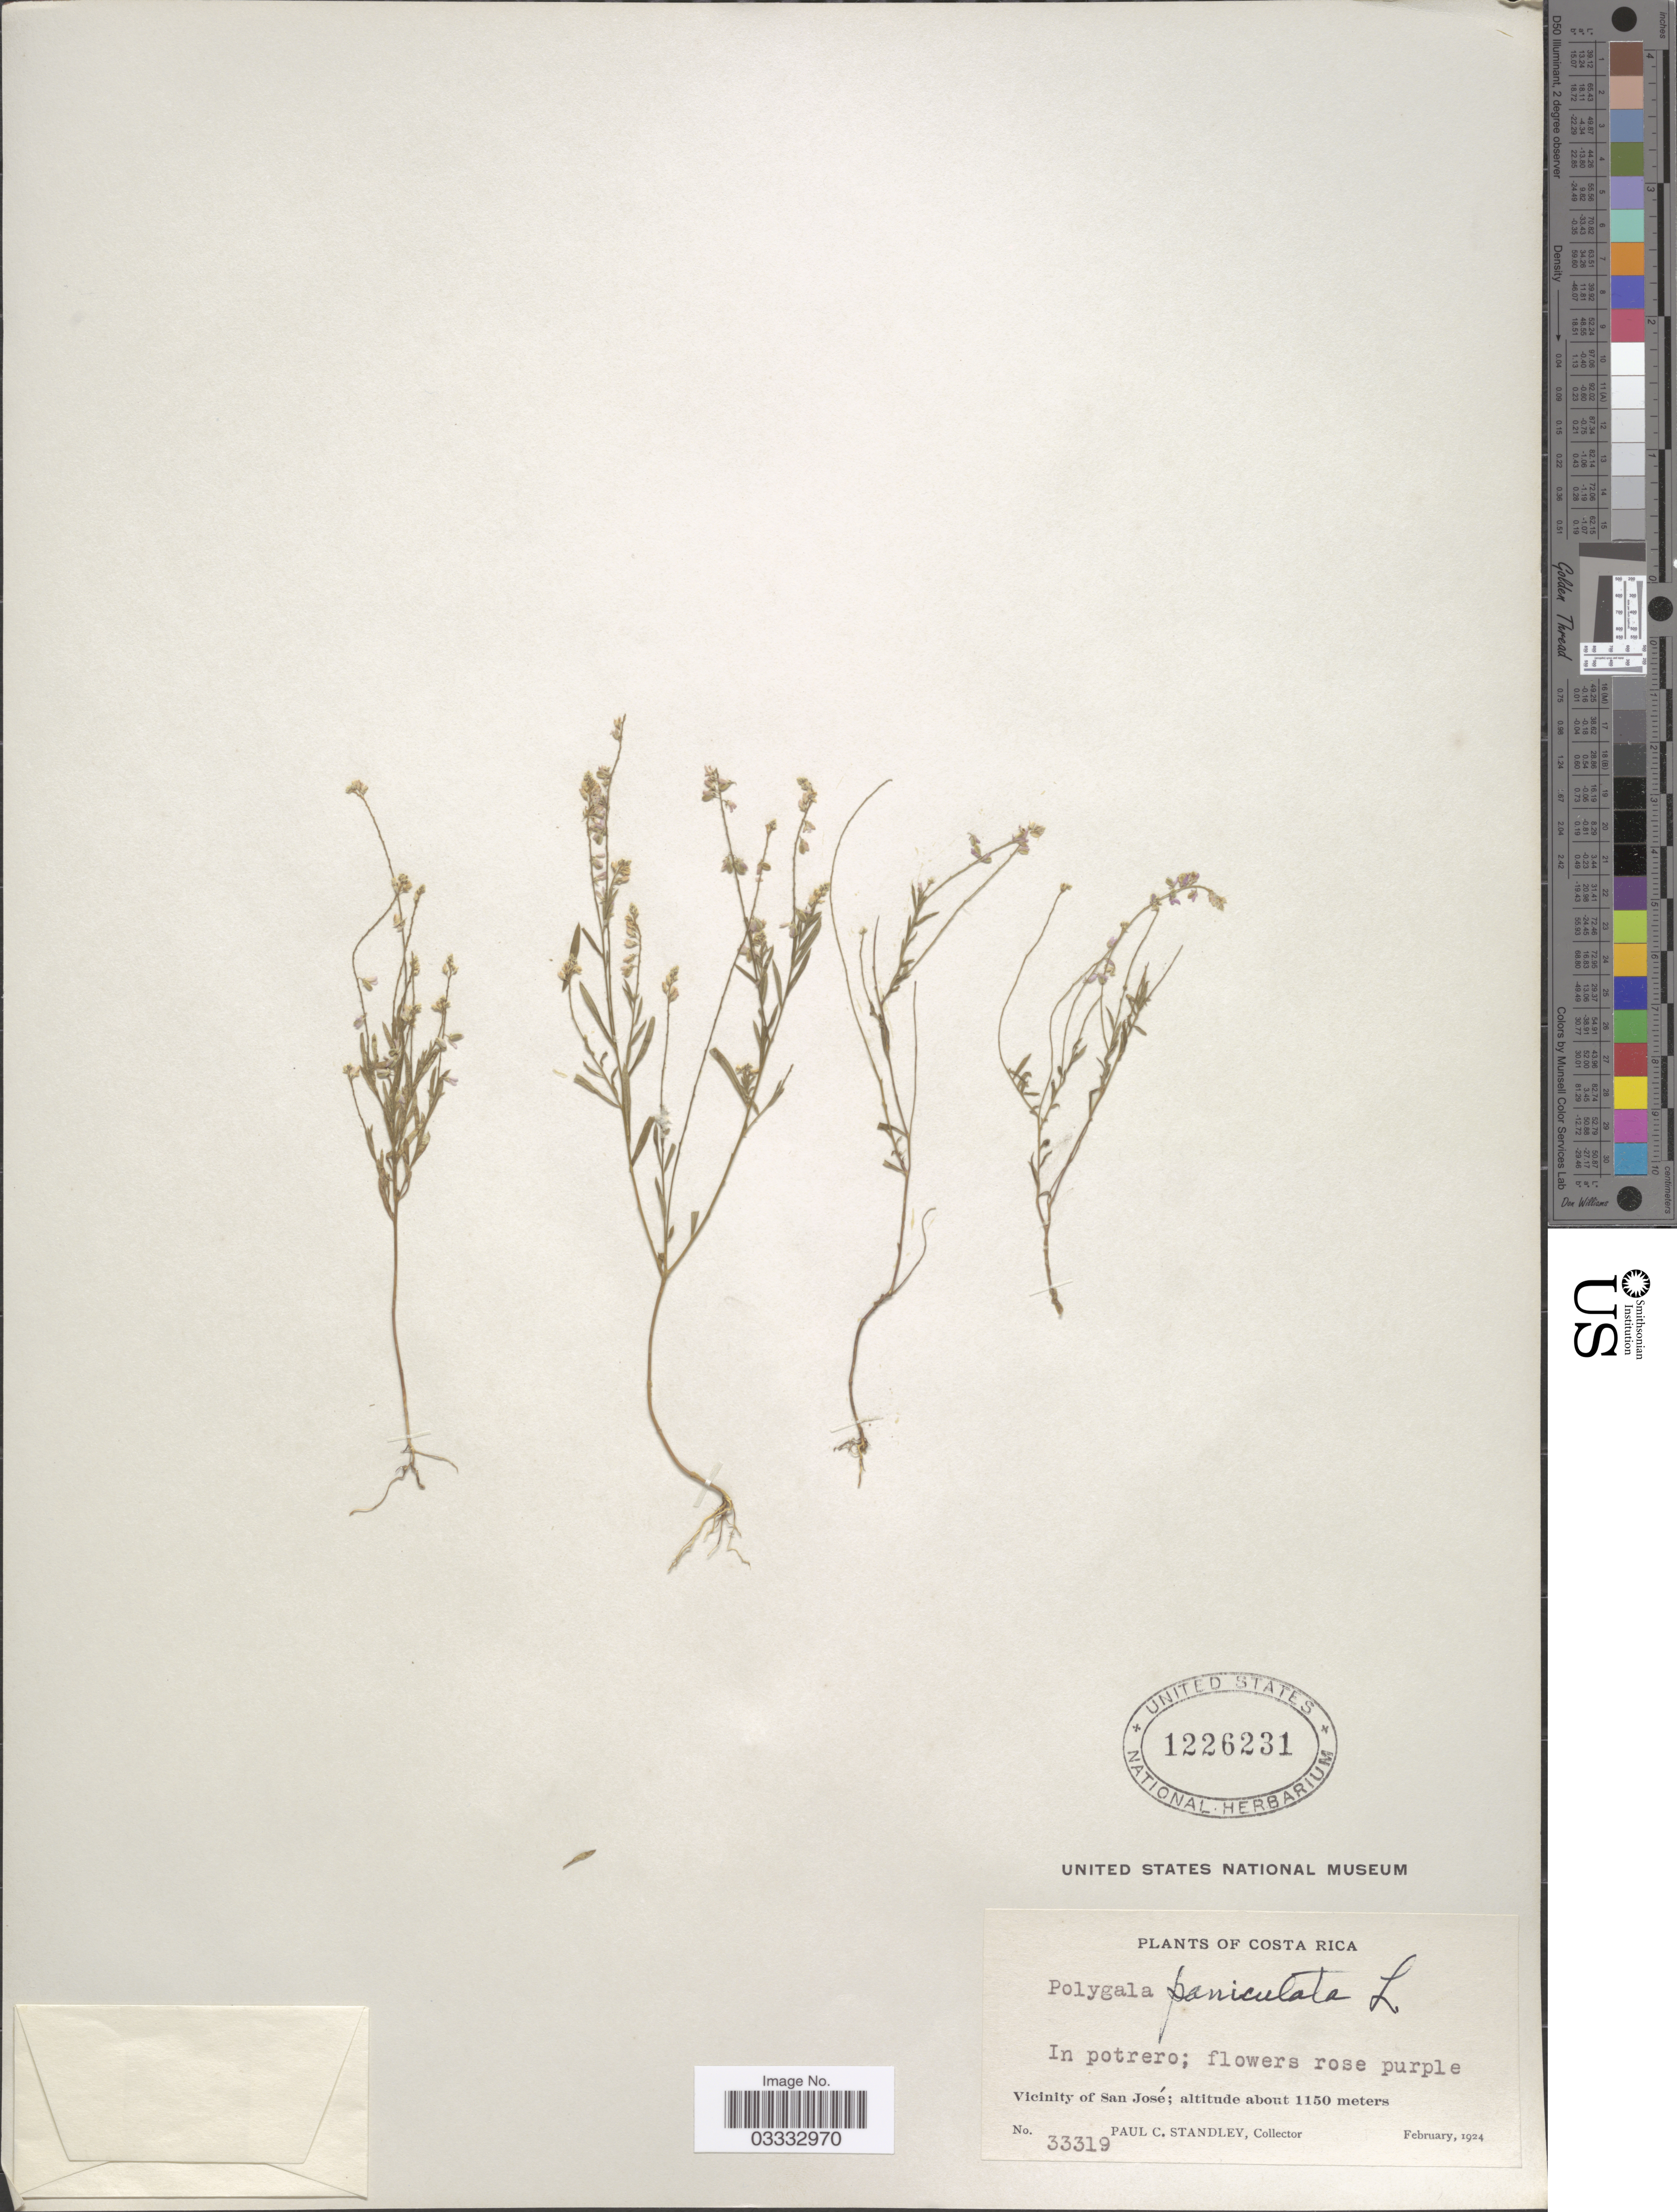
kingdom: Plantae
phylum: Tracheophyta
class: Magnoliopsida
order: Fabales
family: Polygalaceae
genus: Polygala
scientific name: Polygala paniculata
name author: L.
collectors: P. C. Standley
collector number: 33319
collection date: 1924-02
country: Costa Rica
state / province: San José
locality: Vicinity of San José.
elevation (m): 1150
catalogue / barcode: US 1226231